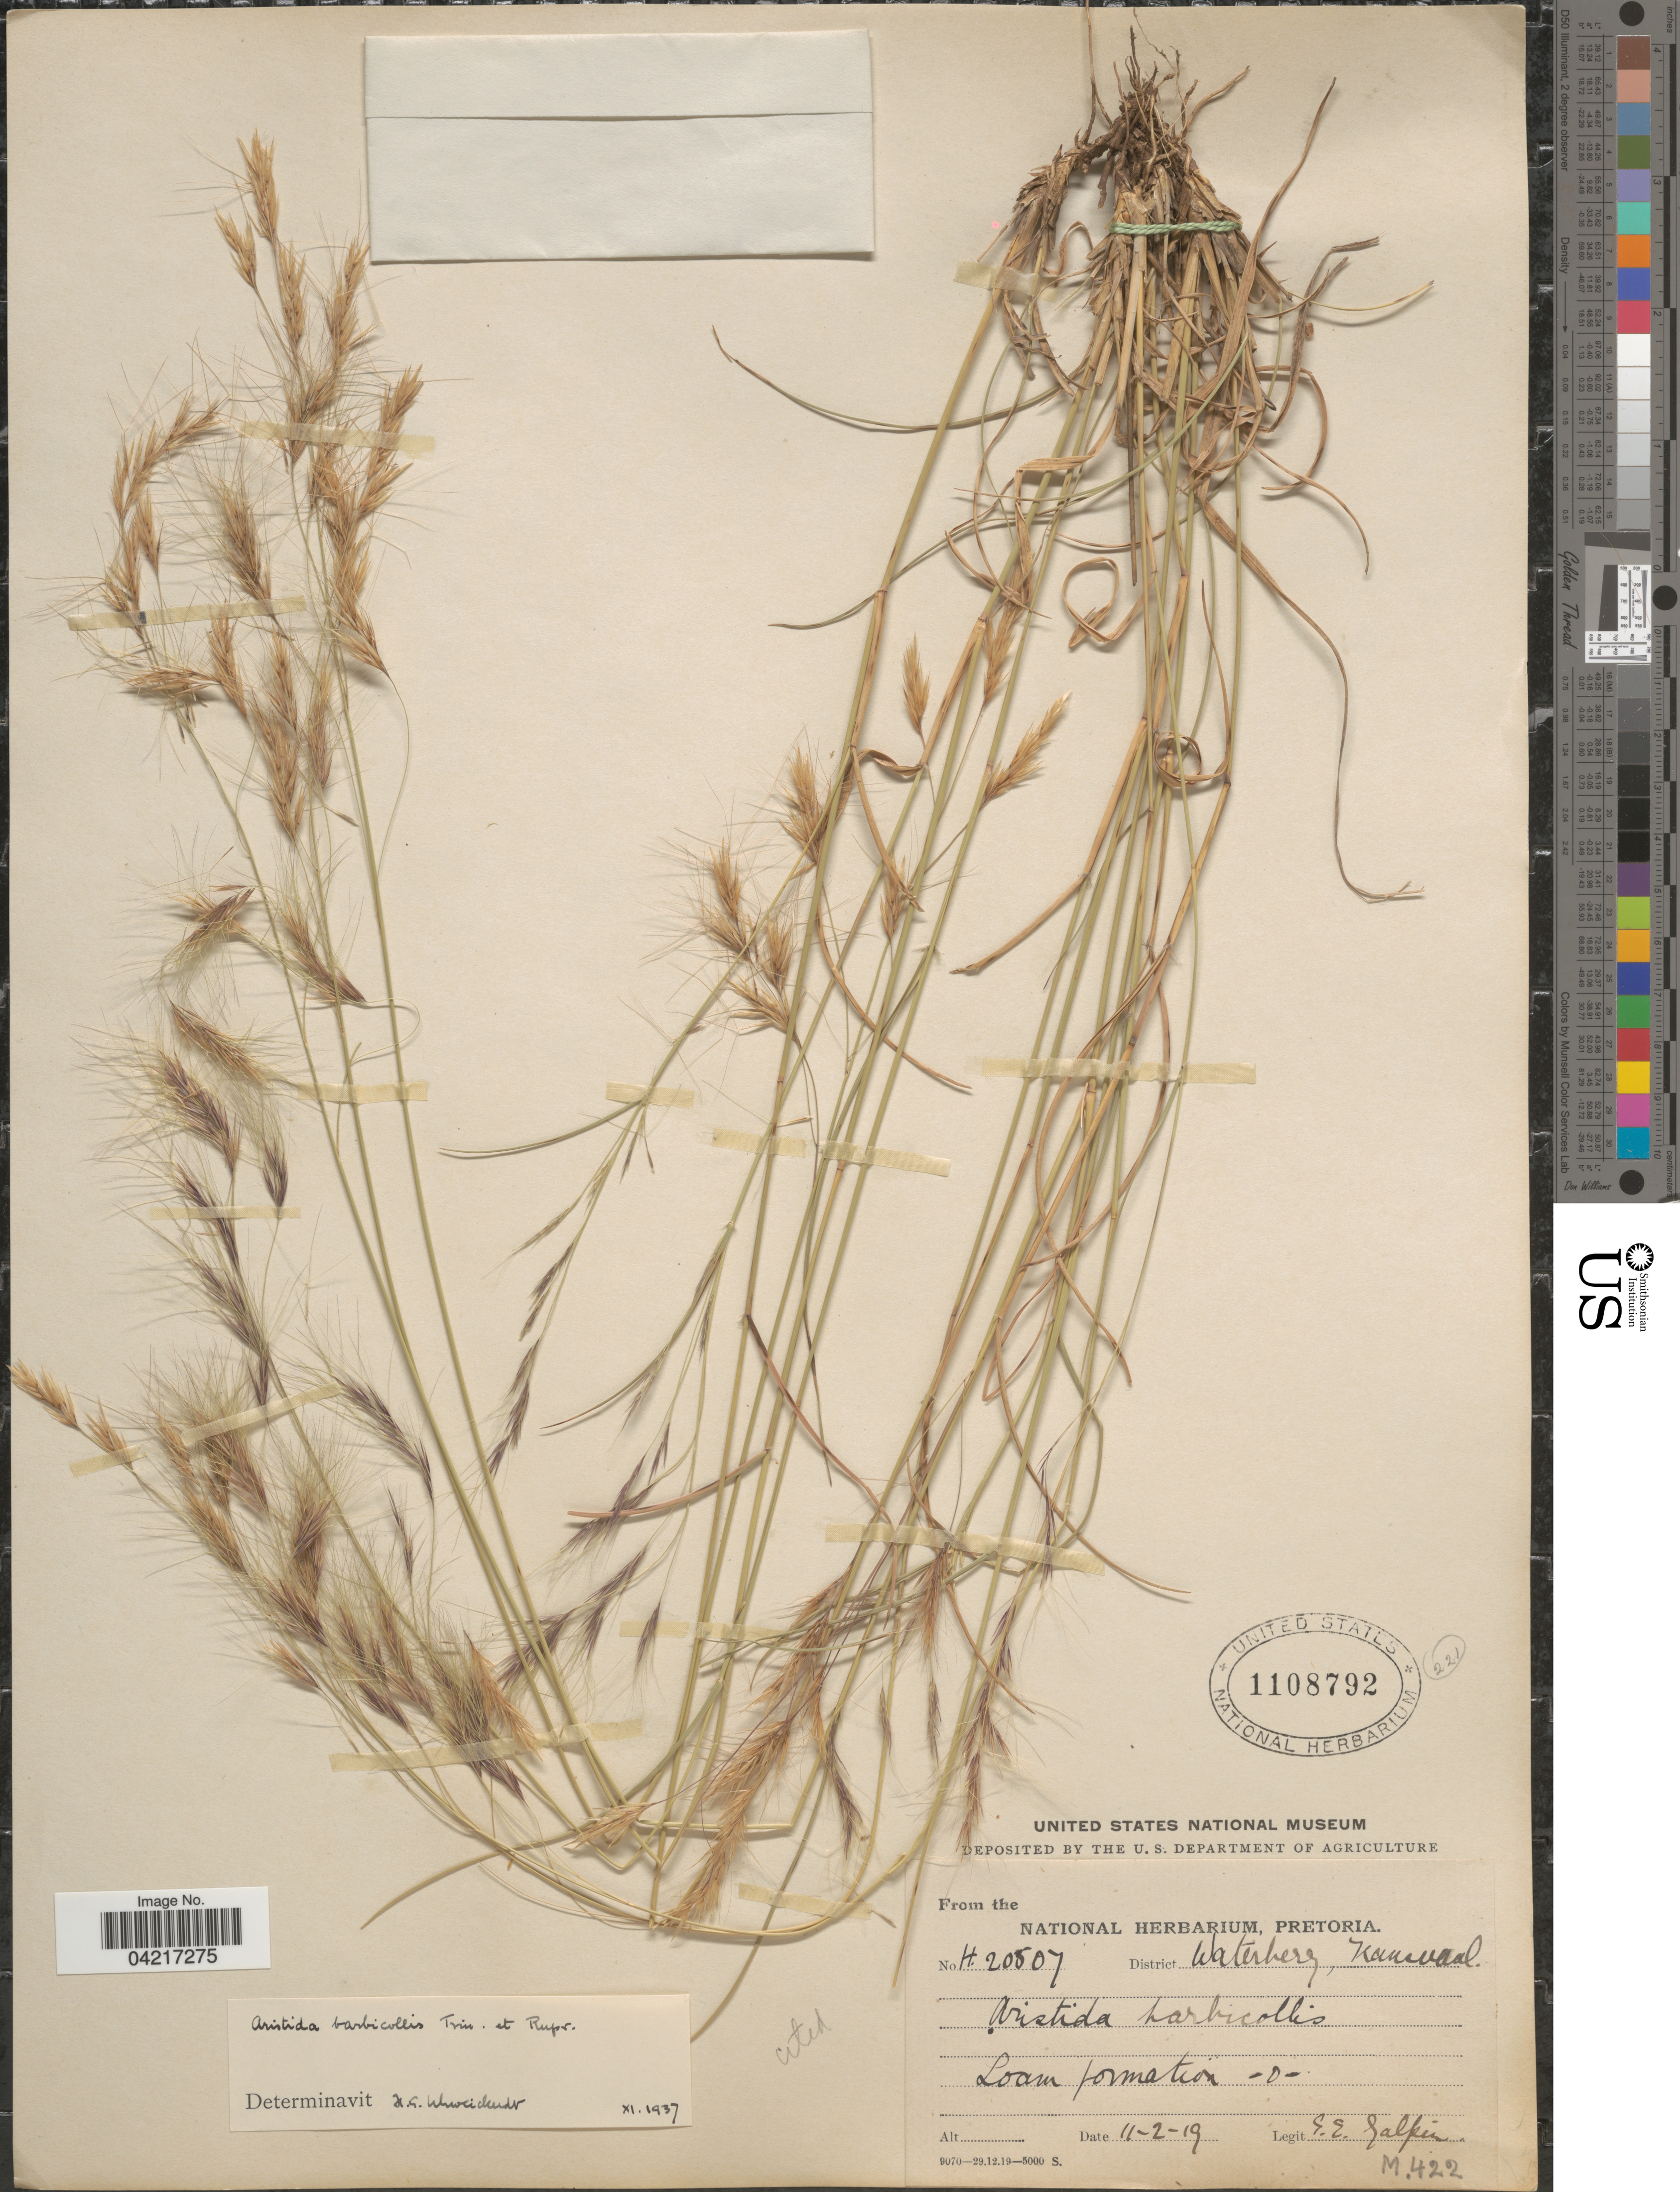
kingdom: Plantae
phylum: Tracheophyta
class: Liliopsida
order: Poales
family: Poaceae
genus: Aristida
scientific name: Aristida barbicollis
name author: Trin. & Rupr.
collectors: E. Galpin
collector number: M422/H20507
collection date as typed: Transcribed d/m/y: 11/2/19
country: South Africa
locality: District Waterberg, Transvaal.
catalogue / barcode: US 1108792